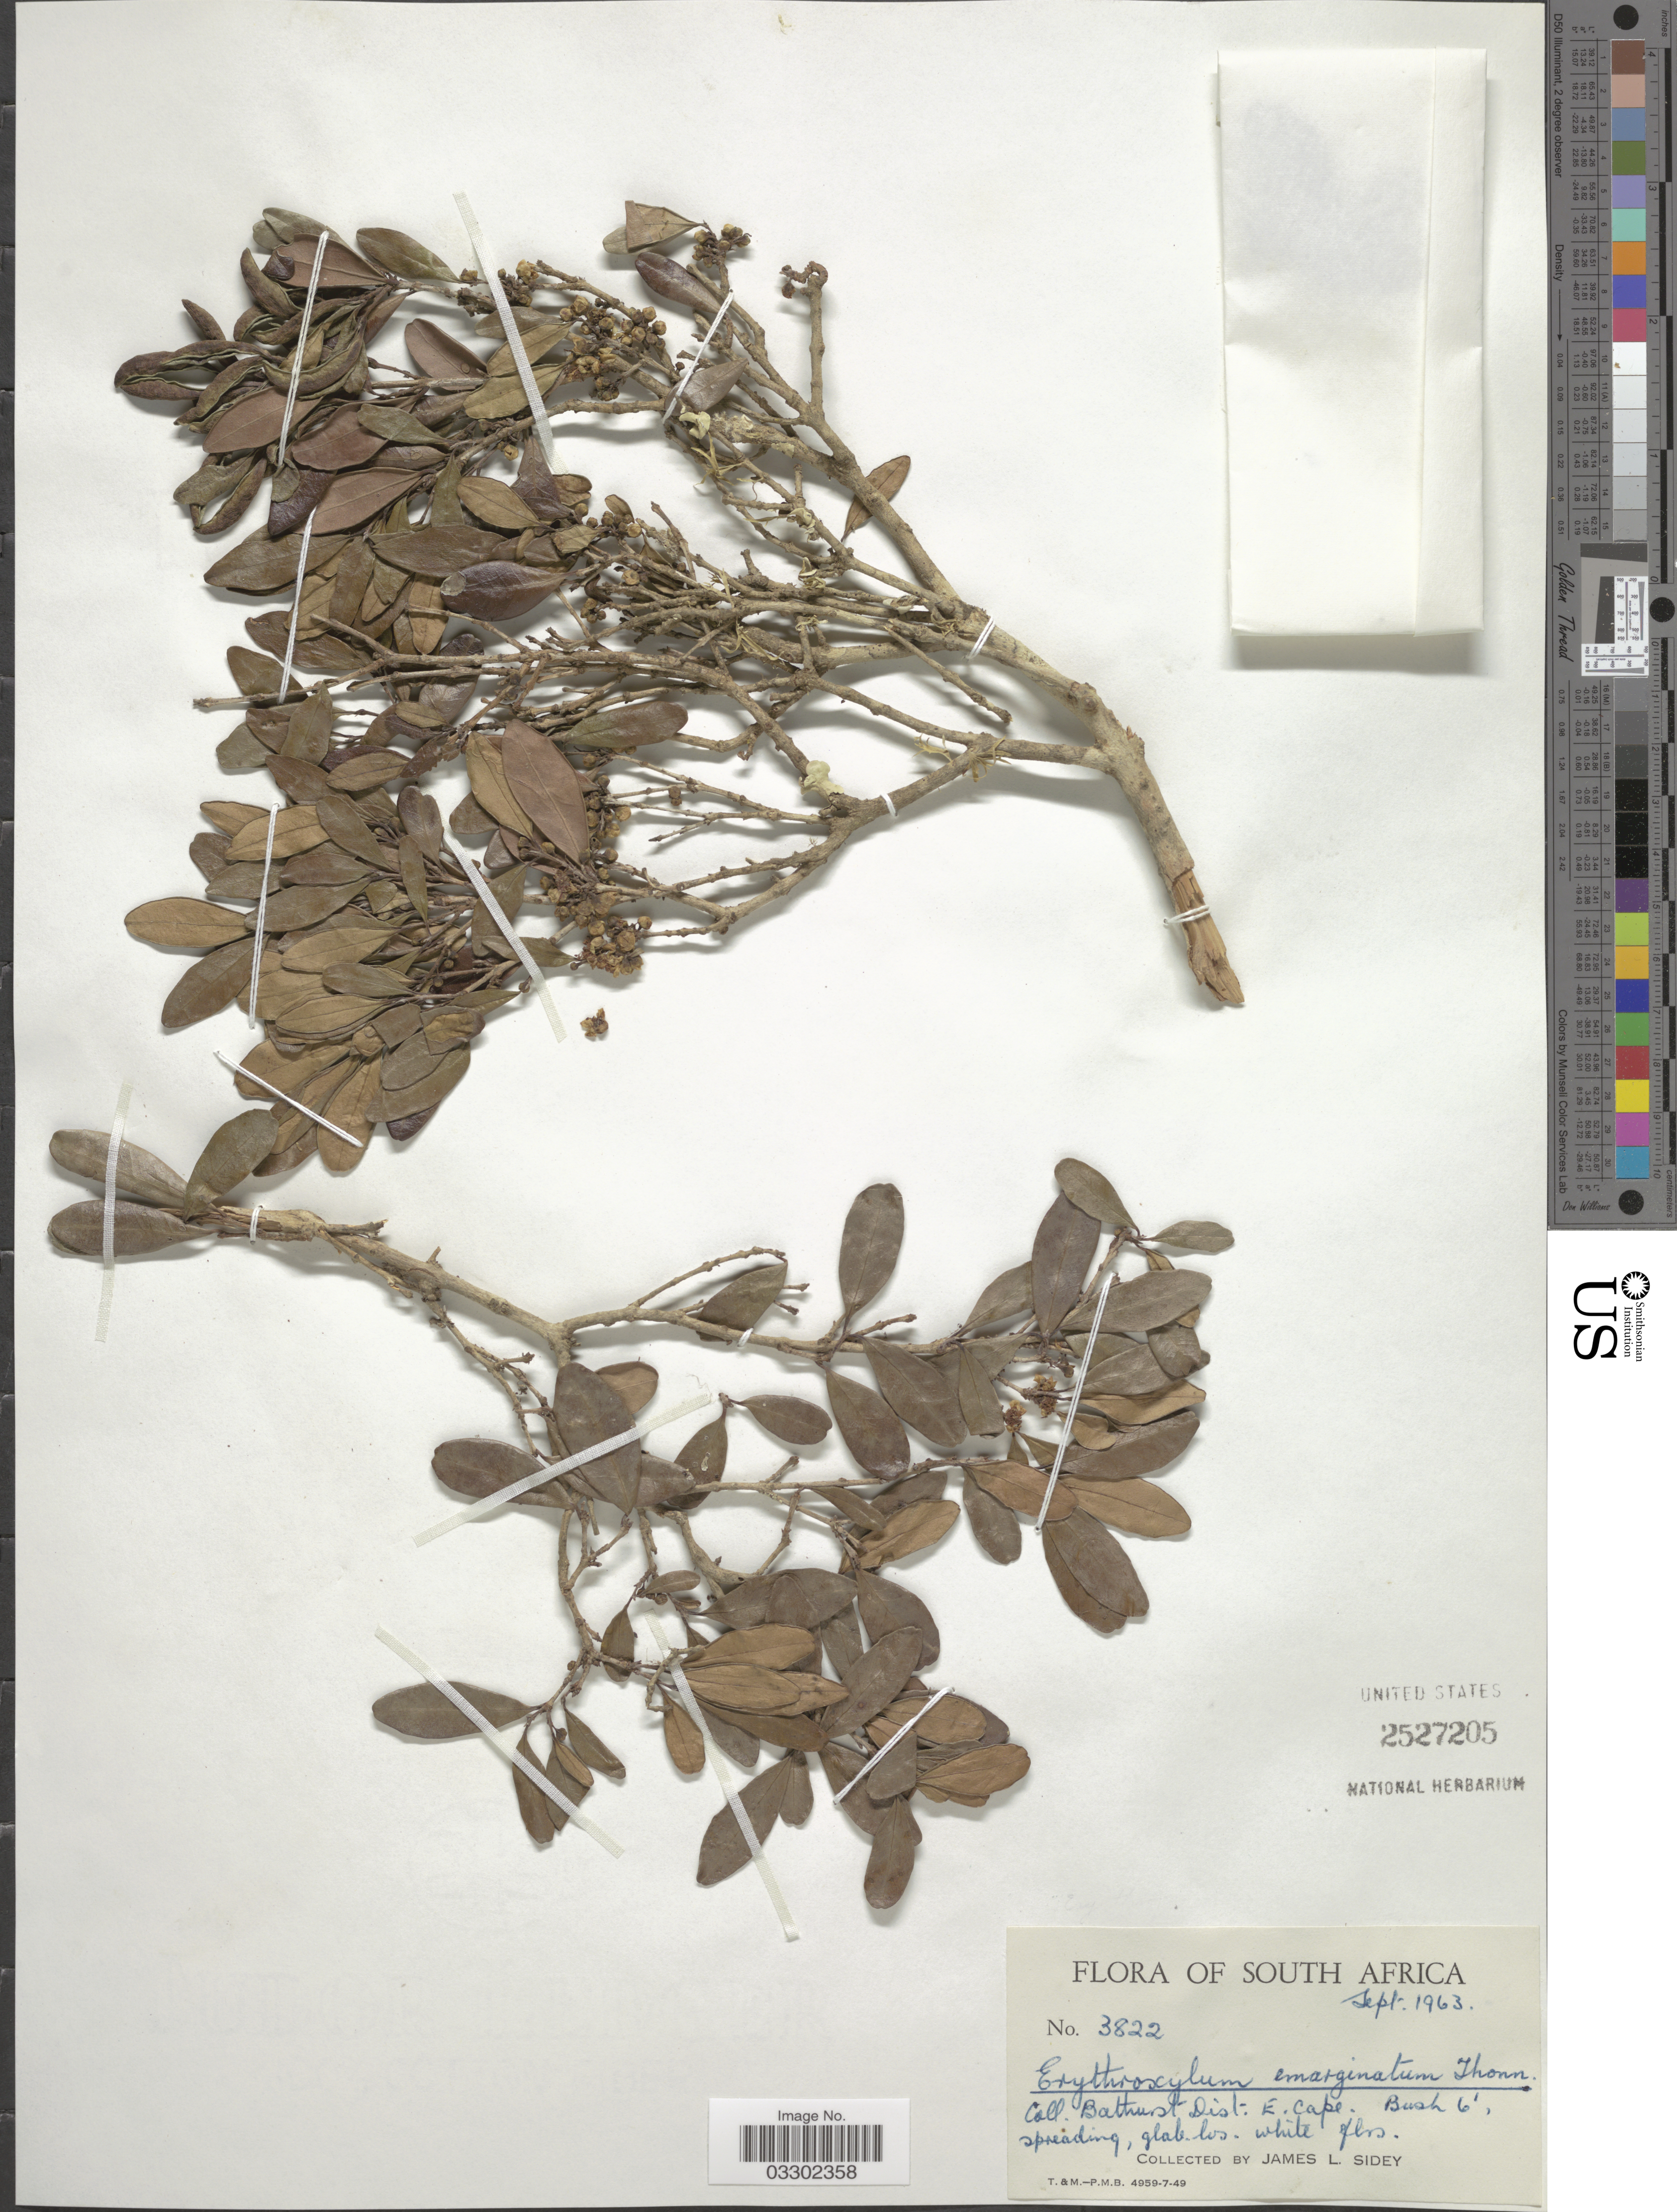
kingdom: Plantae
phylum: Tracheophyta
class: Magnoliopsida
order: Malpighiales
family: Erythroxylaceae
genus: Erythroxylum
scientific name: Erythroxylum emarginatum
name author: Thonn.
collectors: J. L. Sidey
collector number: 3822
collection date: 1963-09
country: South Africa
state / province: Eastern Cape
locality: Bathurst Dist. E. Cape.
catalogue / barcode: US 2527205